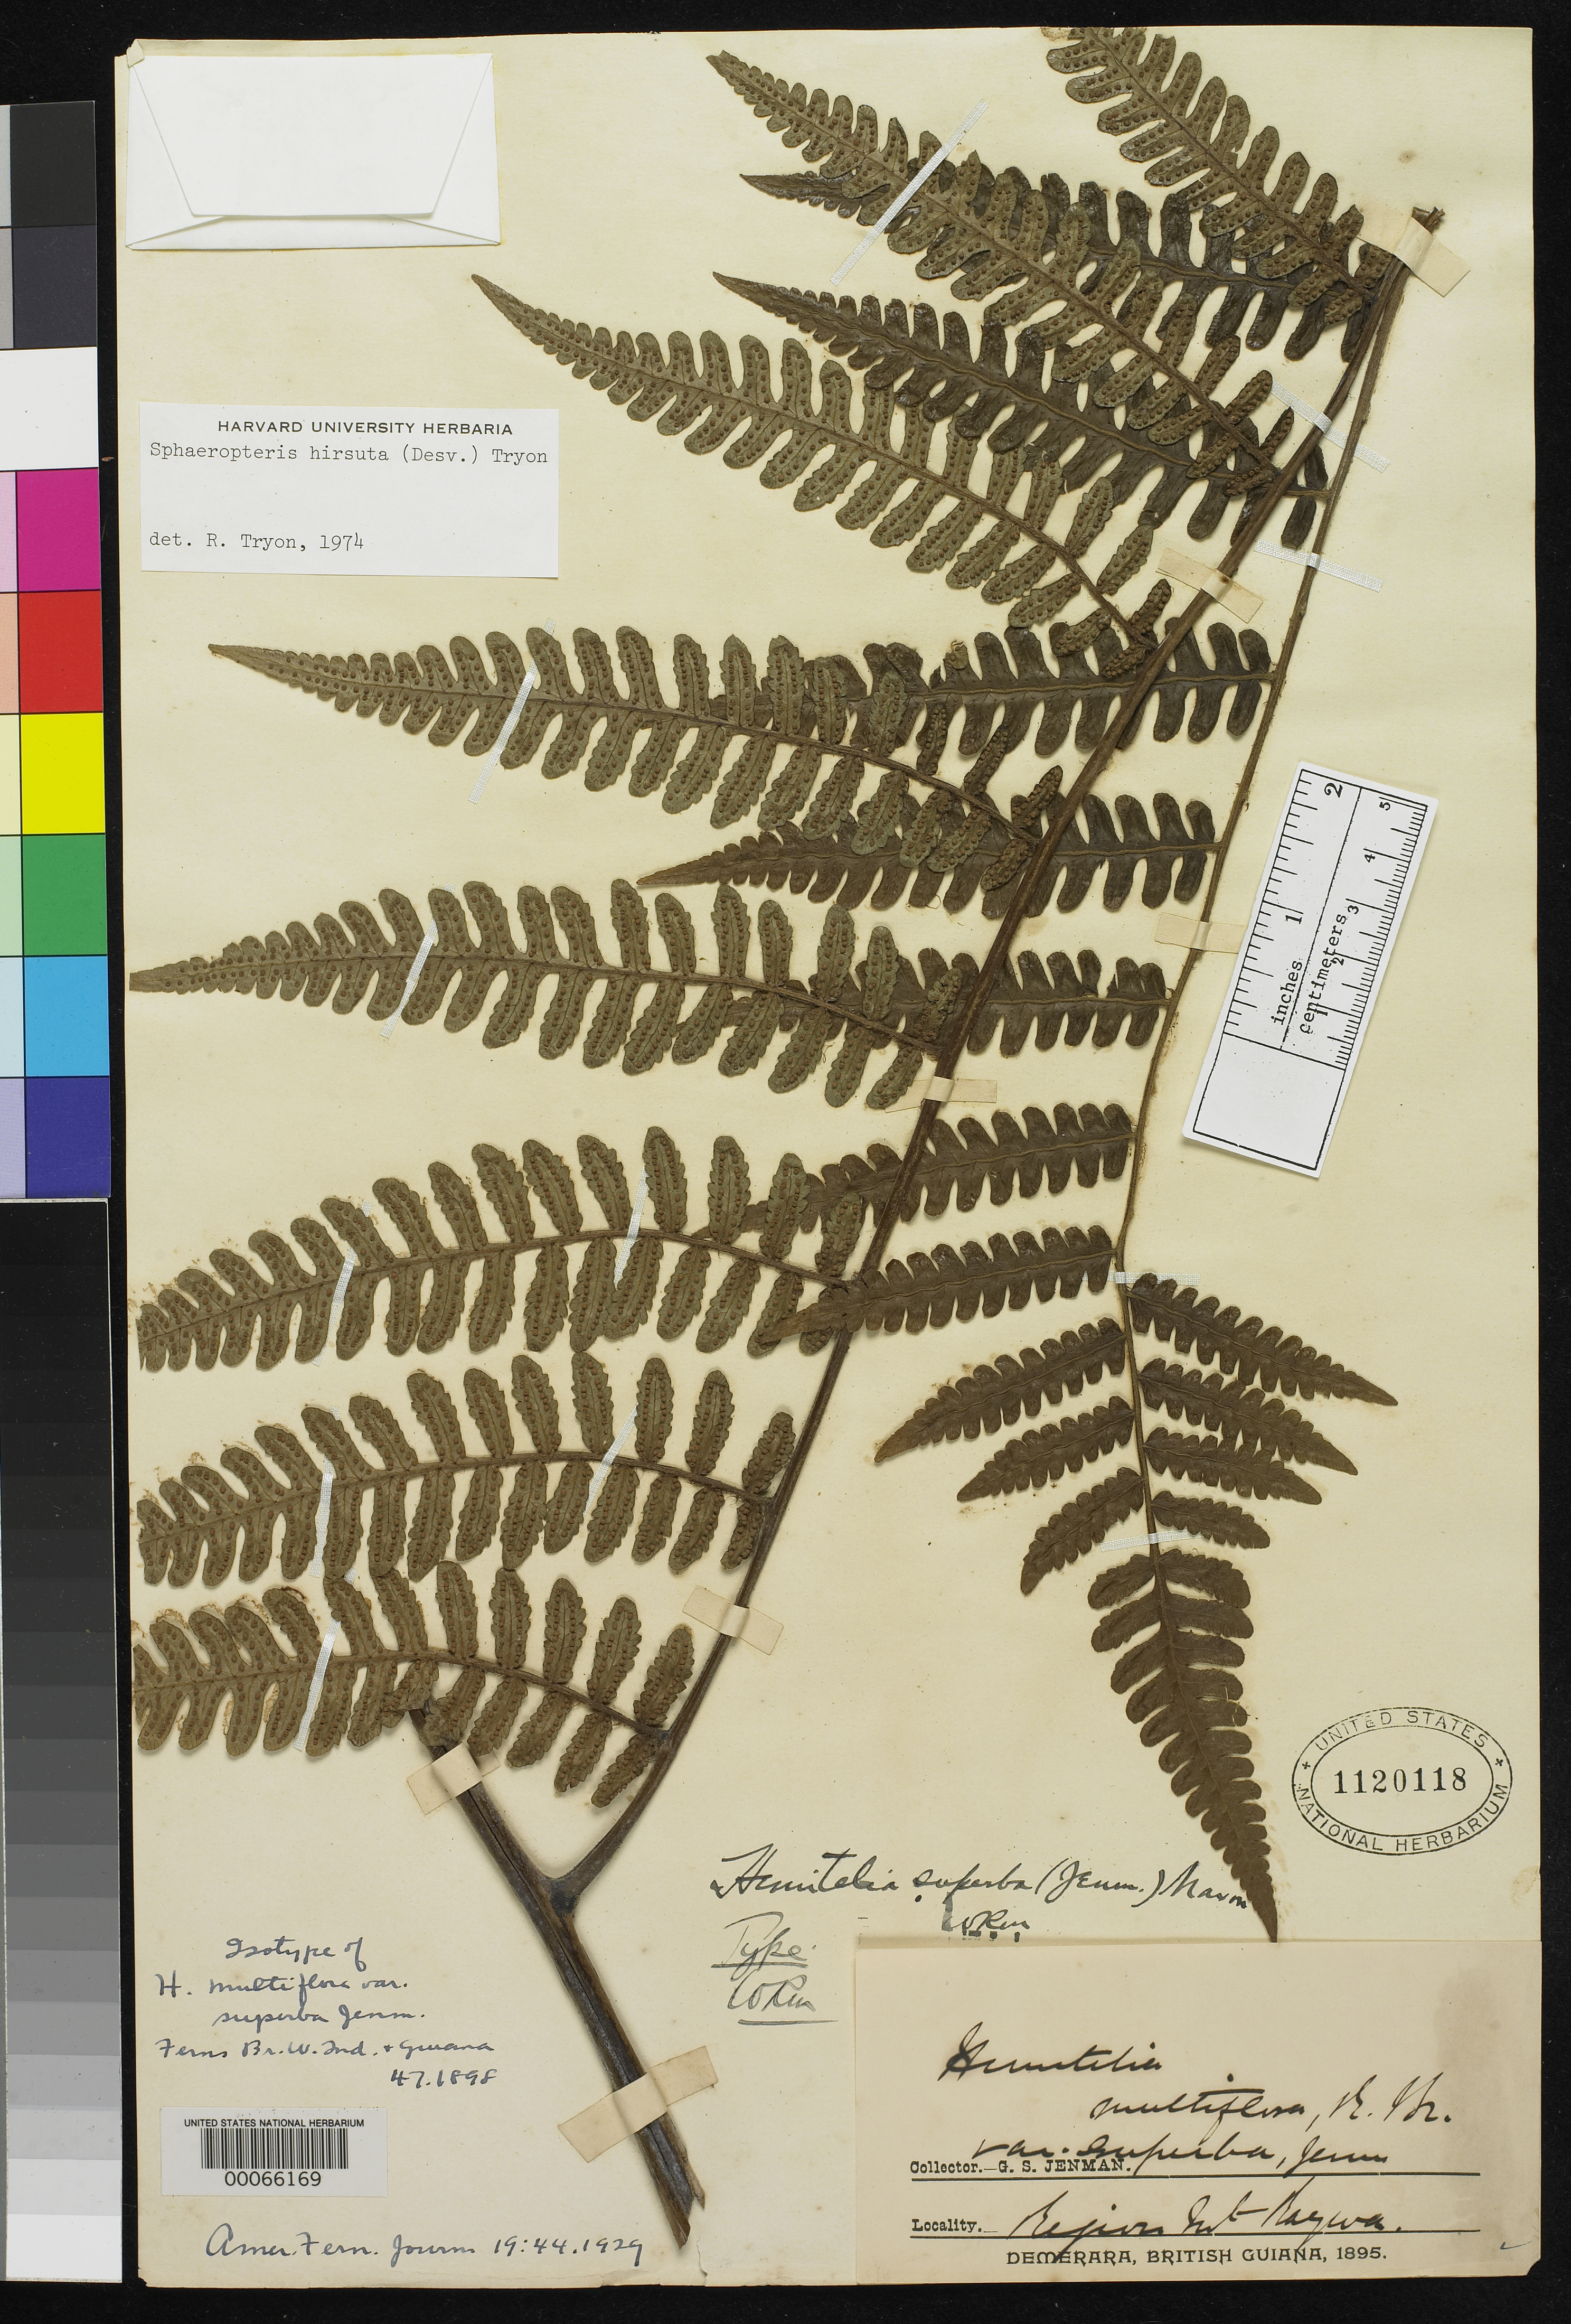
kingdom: Plantae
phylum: Tracheophyta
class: Polypodiopsida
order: Cyatheales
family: Cyatheaceae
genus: Hemitelia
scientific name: Hemitelia multiflora var. superba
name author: Jenman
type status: Type Collection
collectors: G. S. Jenman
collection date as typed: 1895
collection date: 1895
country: Guyana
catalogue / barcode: US 1120118